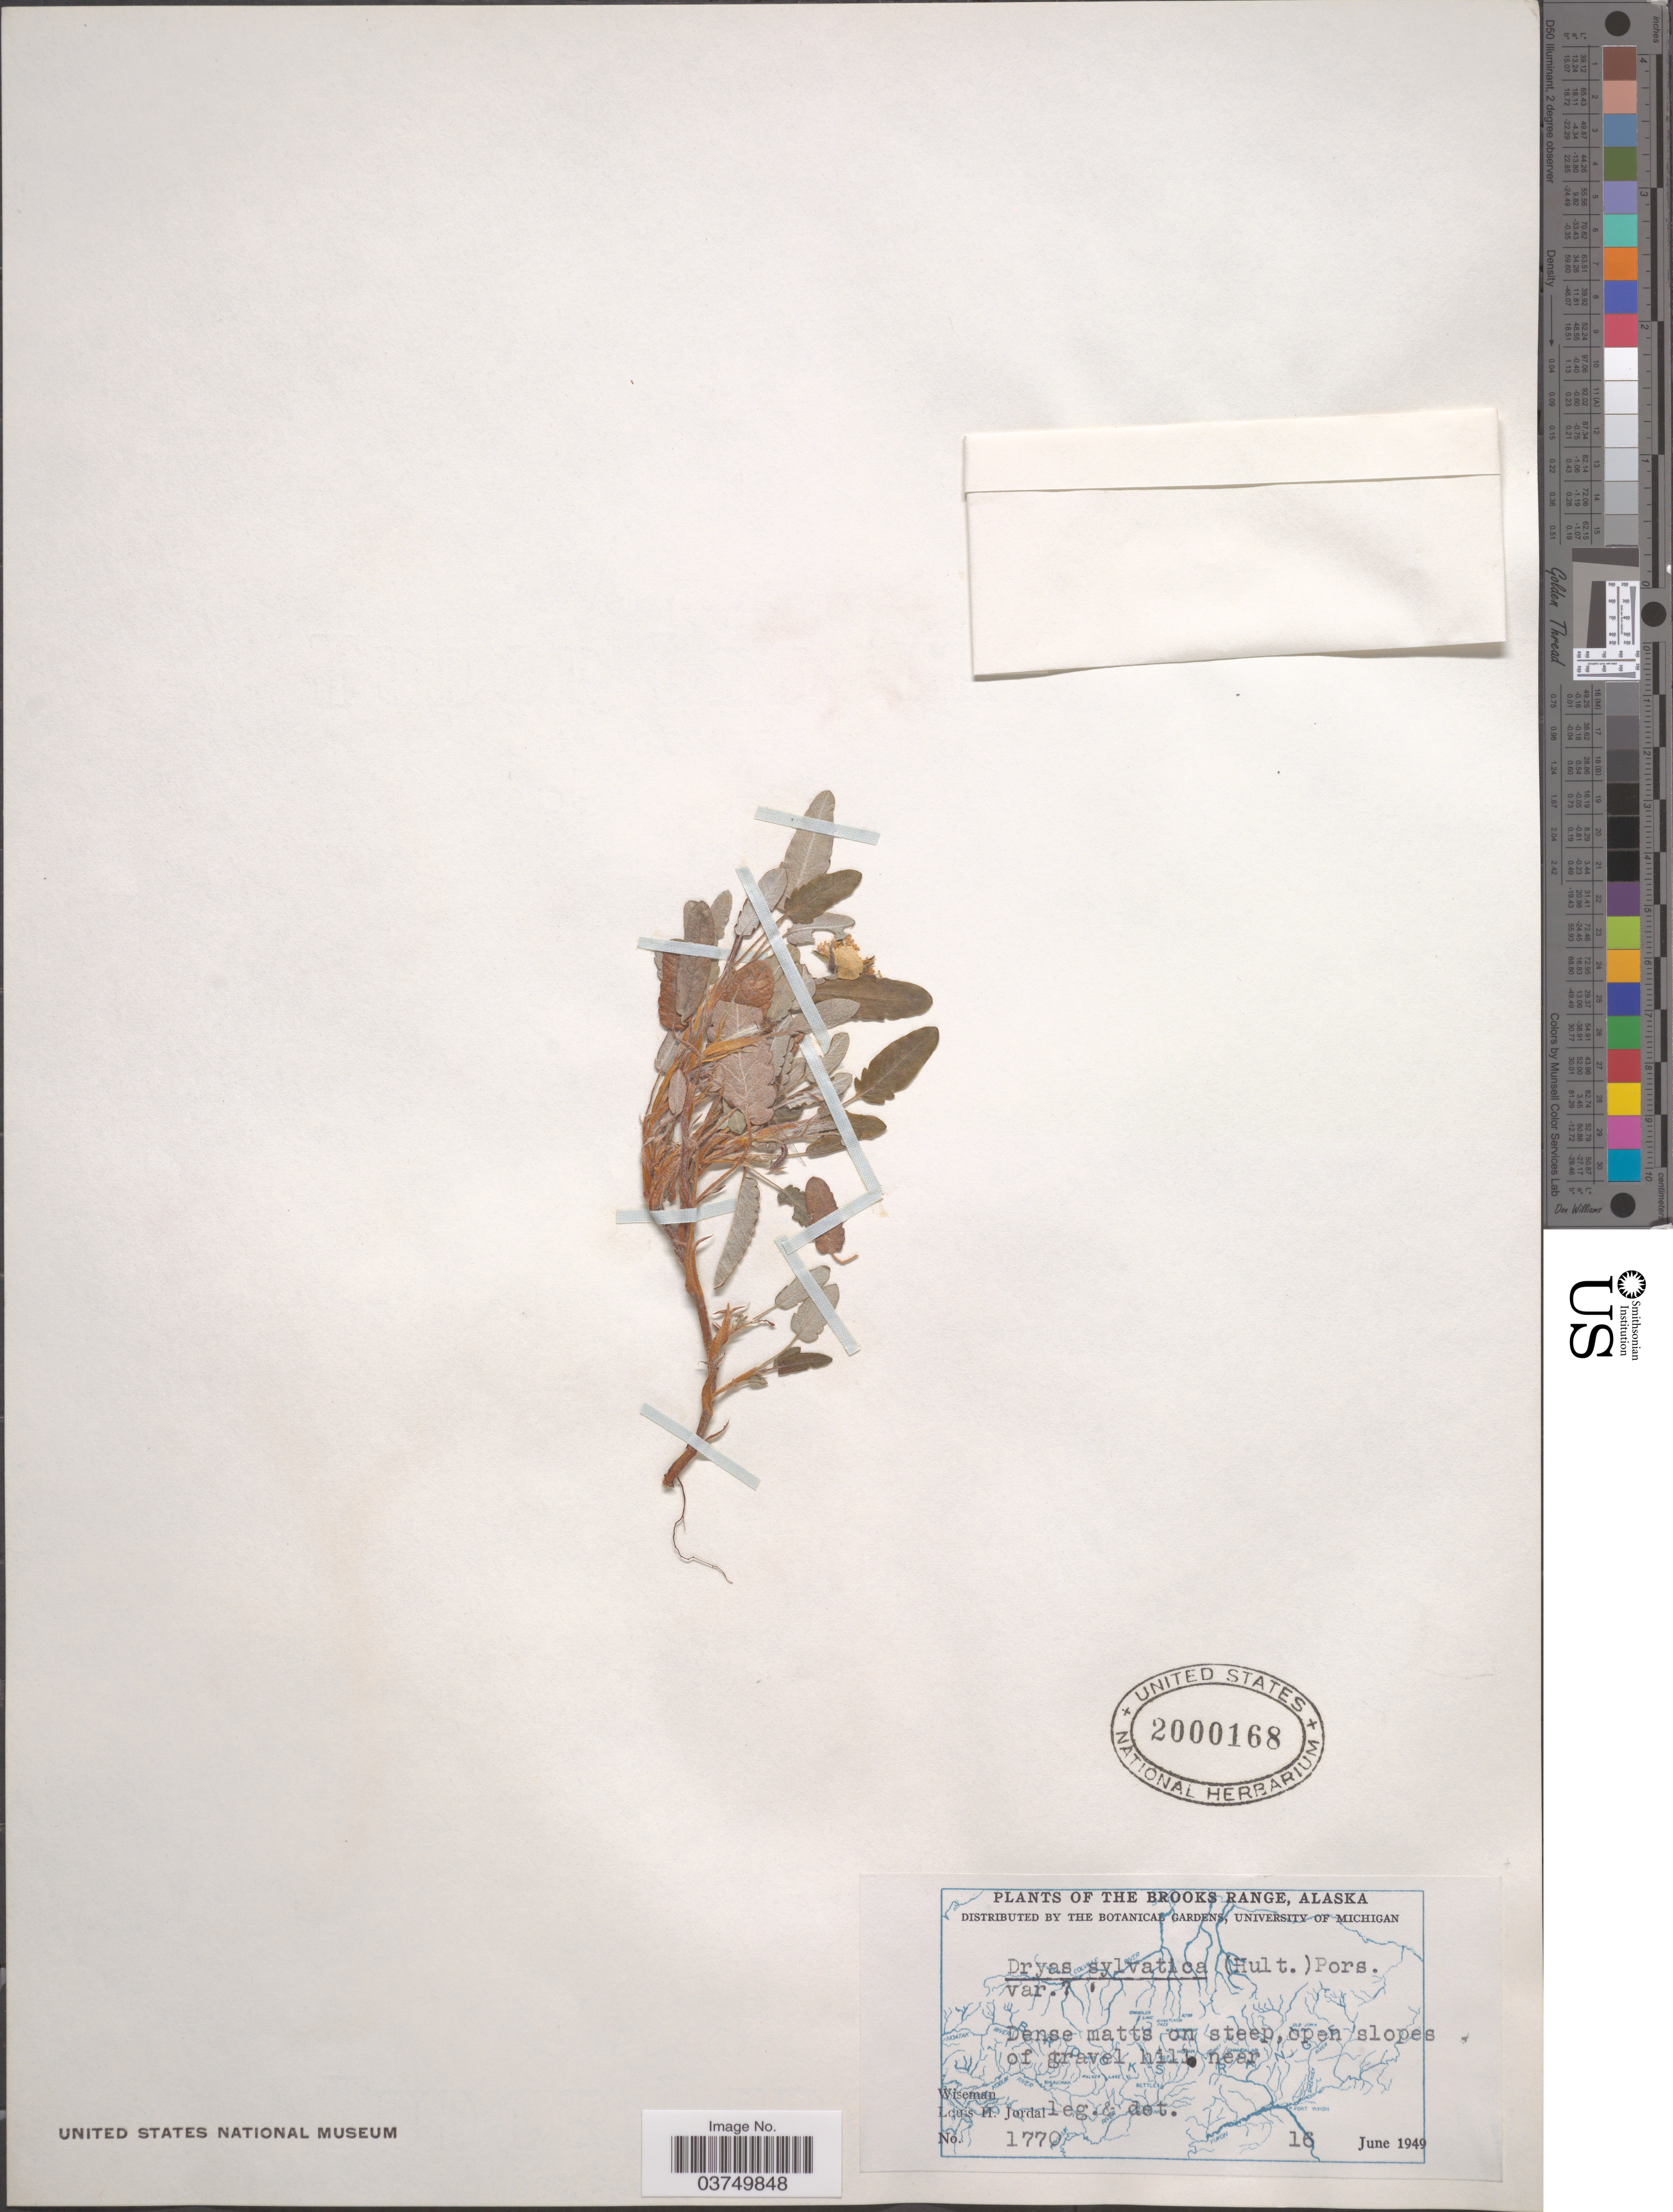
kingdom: Plantae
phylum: Tracheophyta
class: Magnoliopsida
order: Rosales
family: Rosaceae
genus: Dryas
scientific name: Dryas sylvatica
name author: (Hultén) A.E. Porsild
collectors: L. Jordal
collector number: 1770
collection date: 1949-06-16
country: United States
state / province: Alaska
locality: Brooks Range. Dense matts on steep, open slopes of gravel hill near Wiseman.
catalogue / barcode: US 2000168